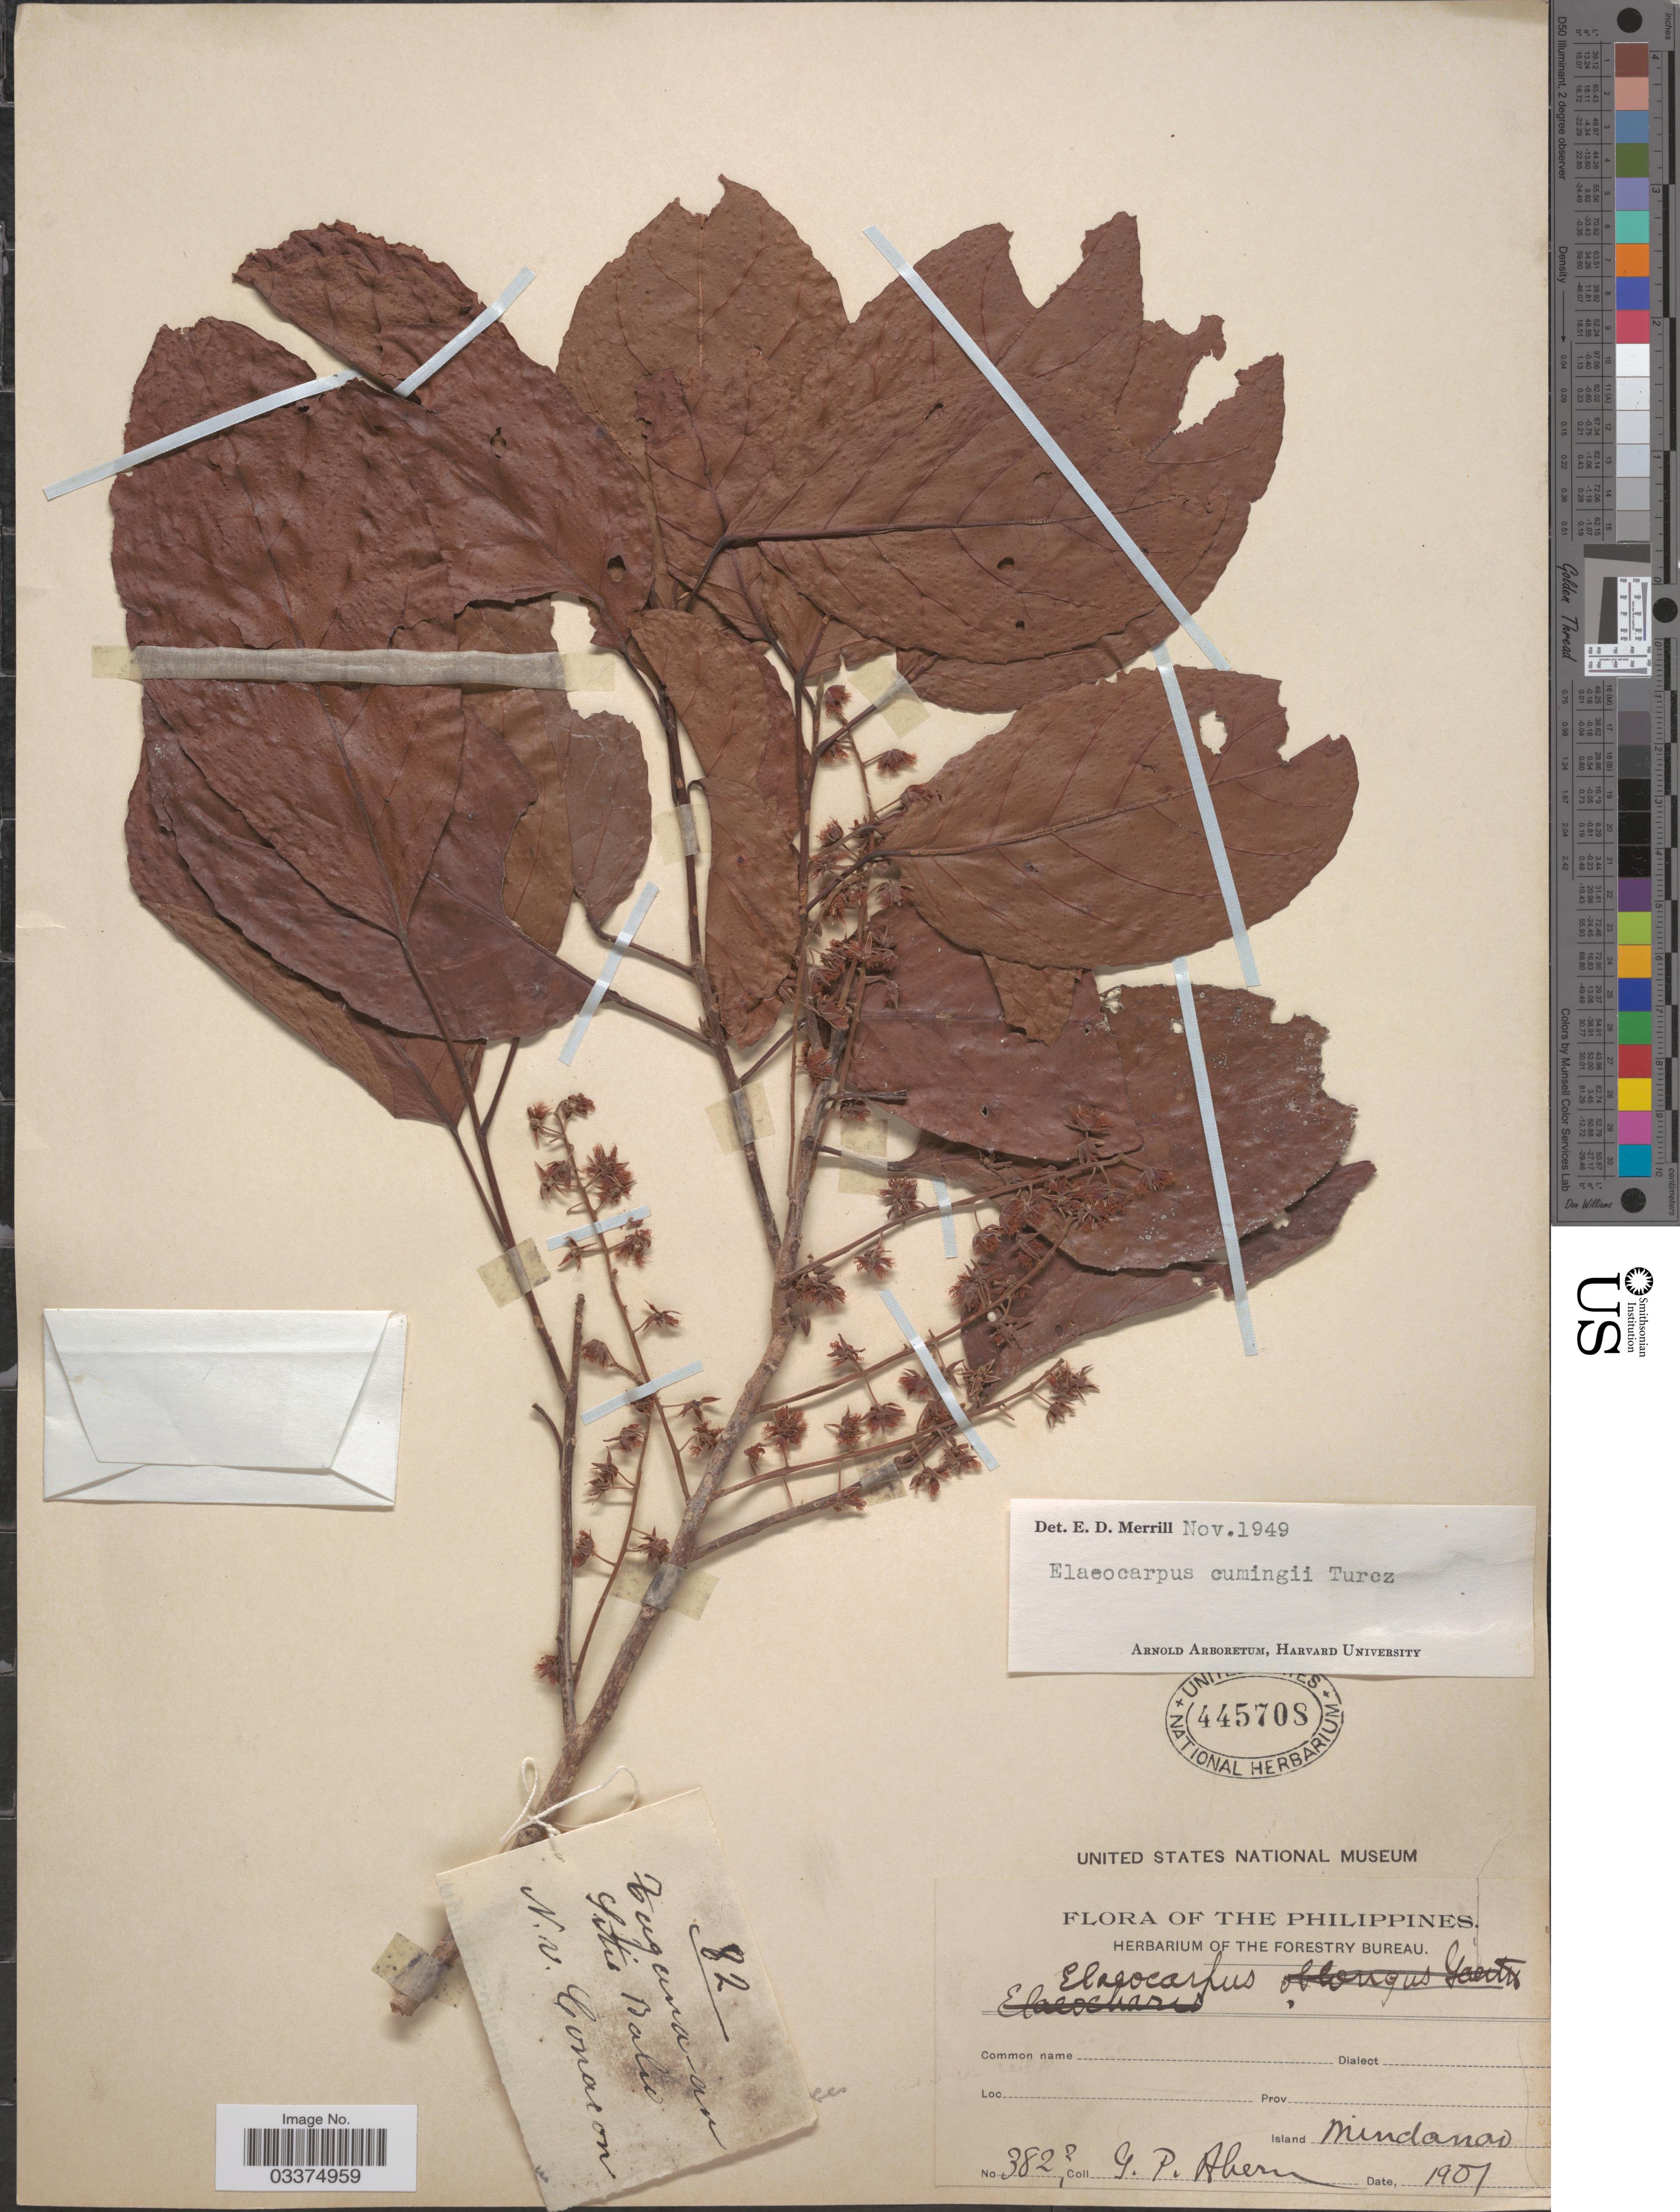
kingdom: Plantae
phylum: Tracheophyta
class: Magnoliopsida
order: Oxalidales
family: Elaeocarpaceae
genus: Elaeocarpus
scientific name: Elaeocarpus cumingii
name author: Turcz.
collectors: G. Ahern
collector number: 3822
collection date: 1907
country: Philippines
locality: Island Mindanao. Sitie Balu.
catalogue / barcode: US 445708